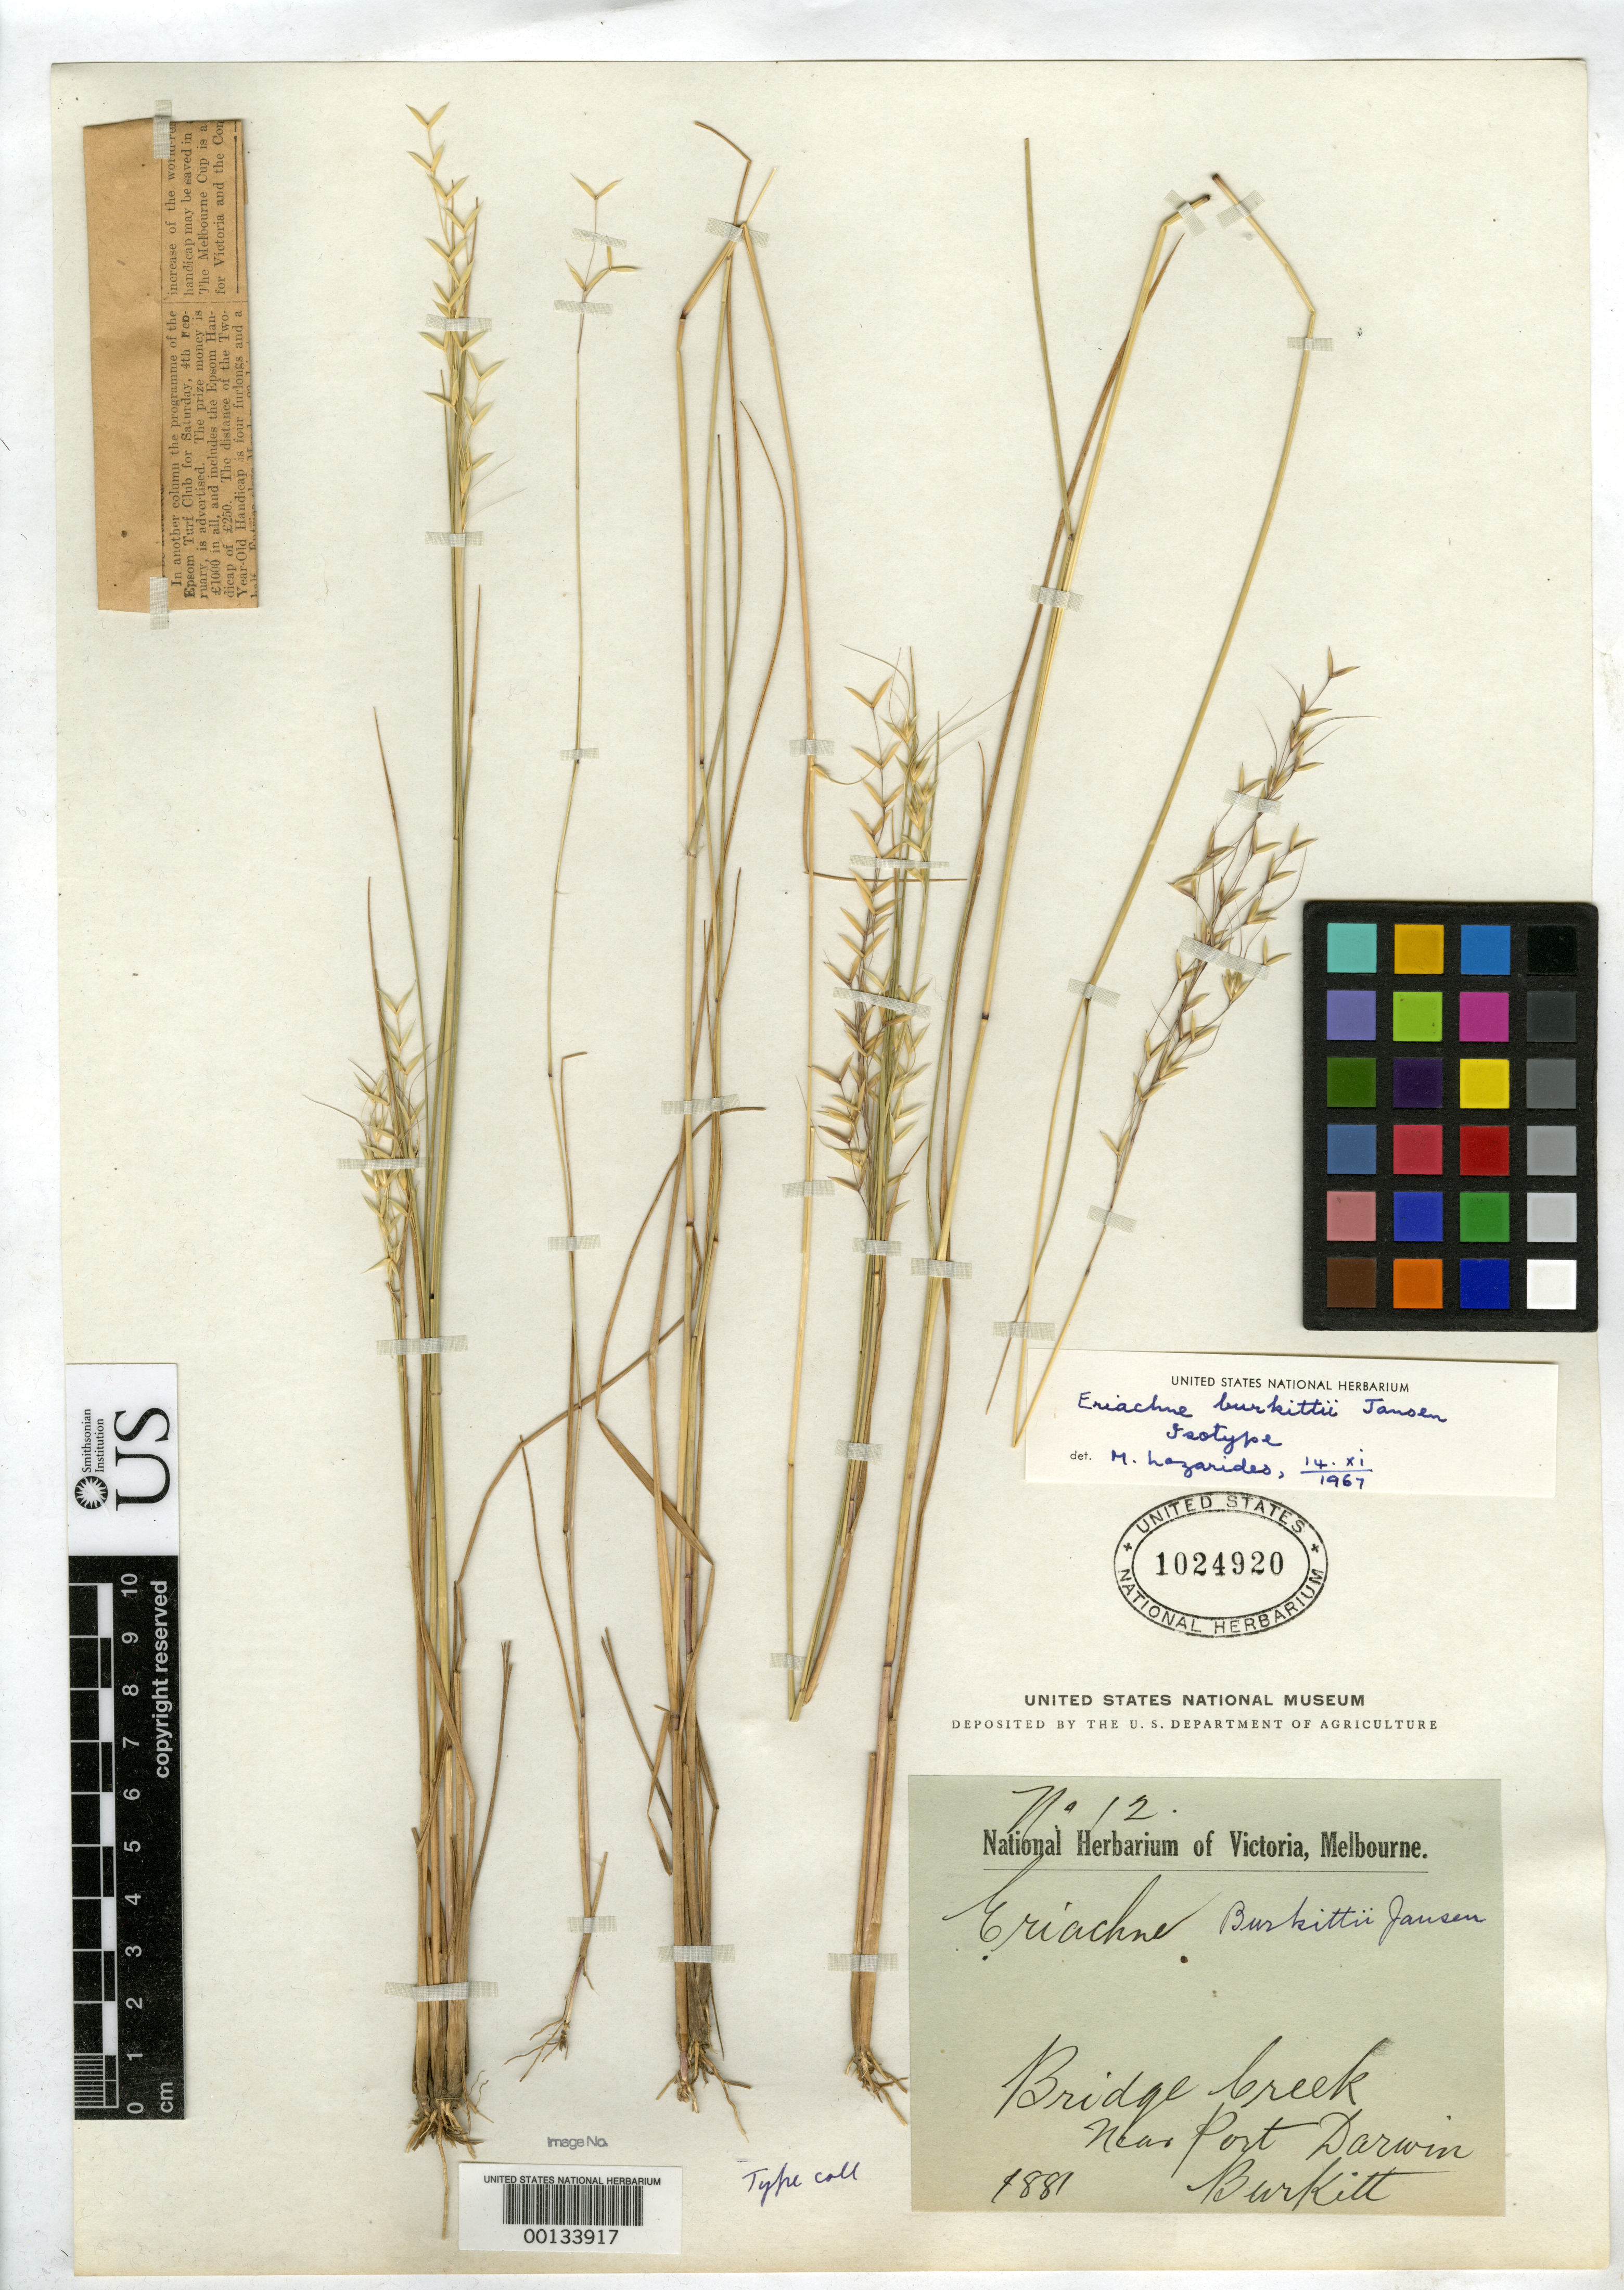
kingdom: Plantae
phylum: Tracheophyta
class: Liliopsida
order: Poales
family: Poaceae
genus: Eriachne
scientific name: Eriachne burkittii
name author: Jansen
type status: Isotype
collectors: -. Burkitt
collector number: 12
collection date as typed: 1881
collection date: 1881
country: Australia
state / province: Northern Territory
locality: Bridge Creek near Port Darwin.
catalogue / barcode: US 1024920